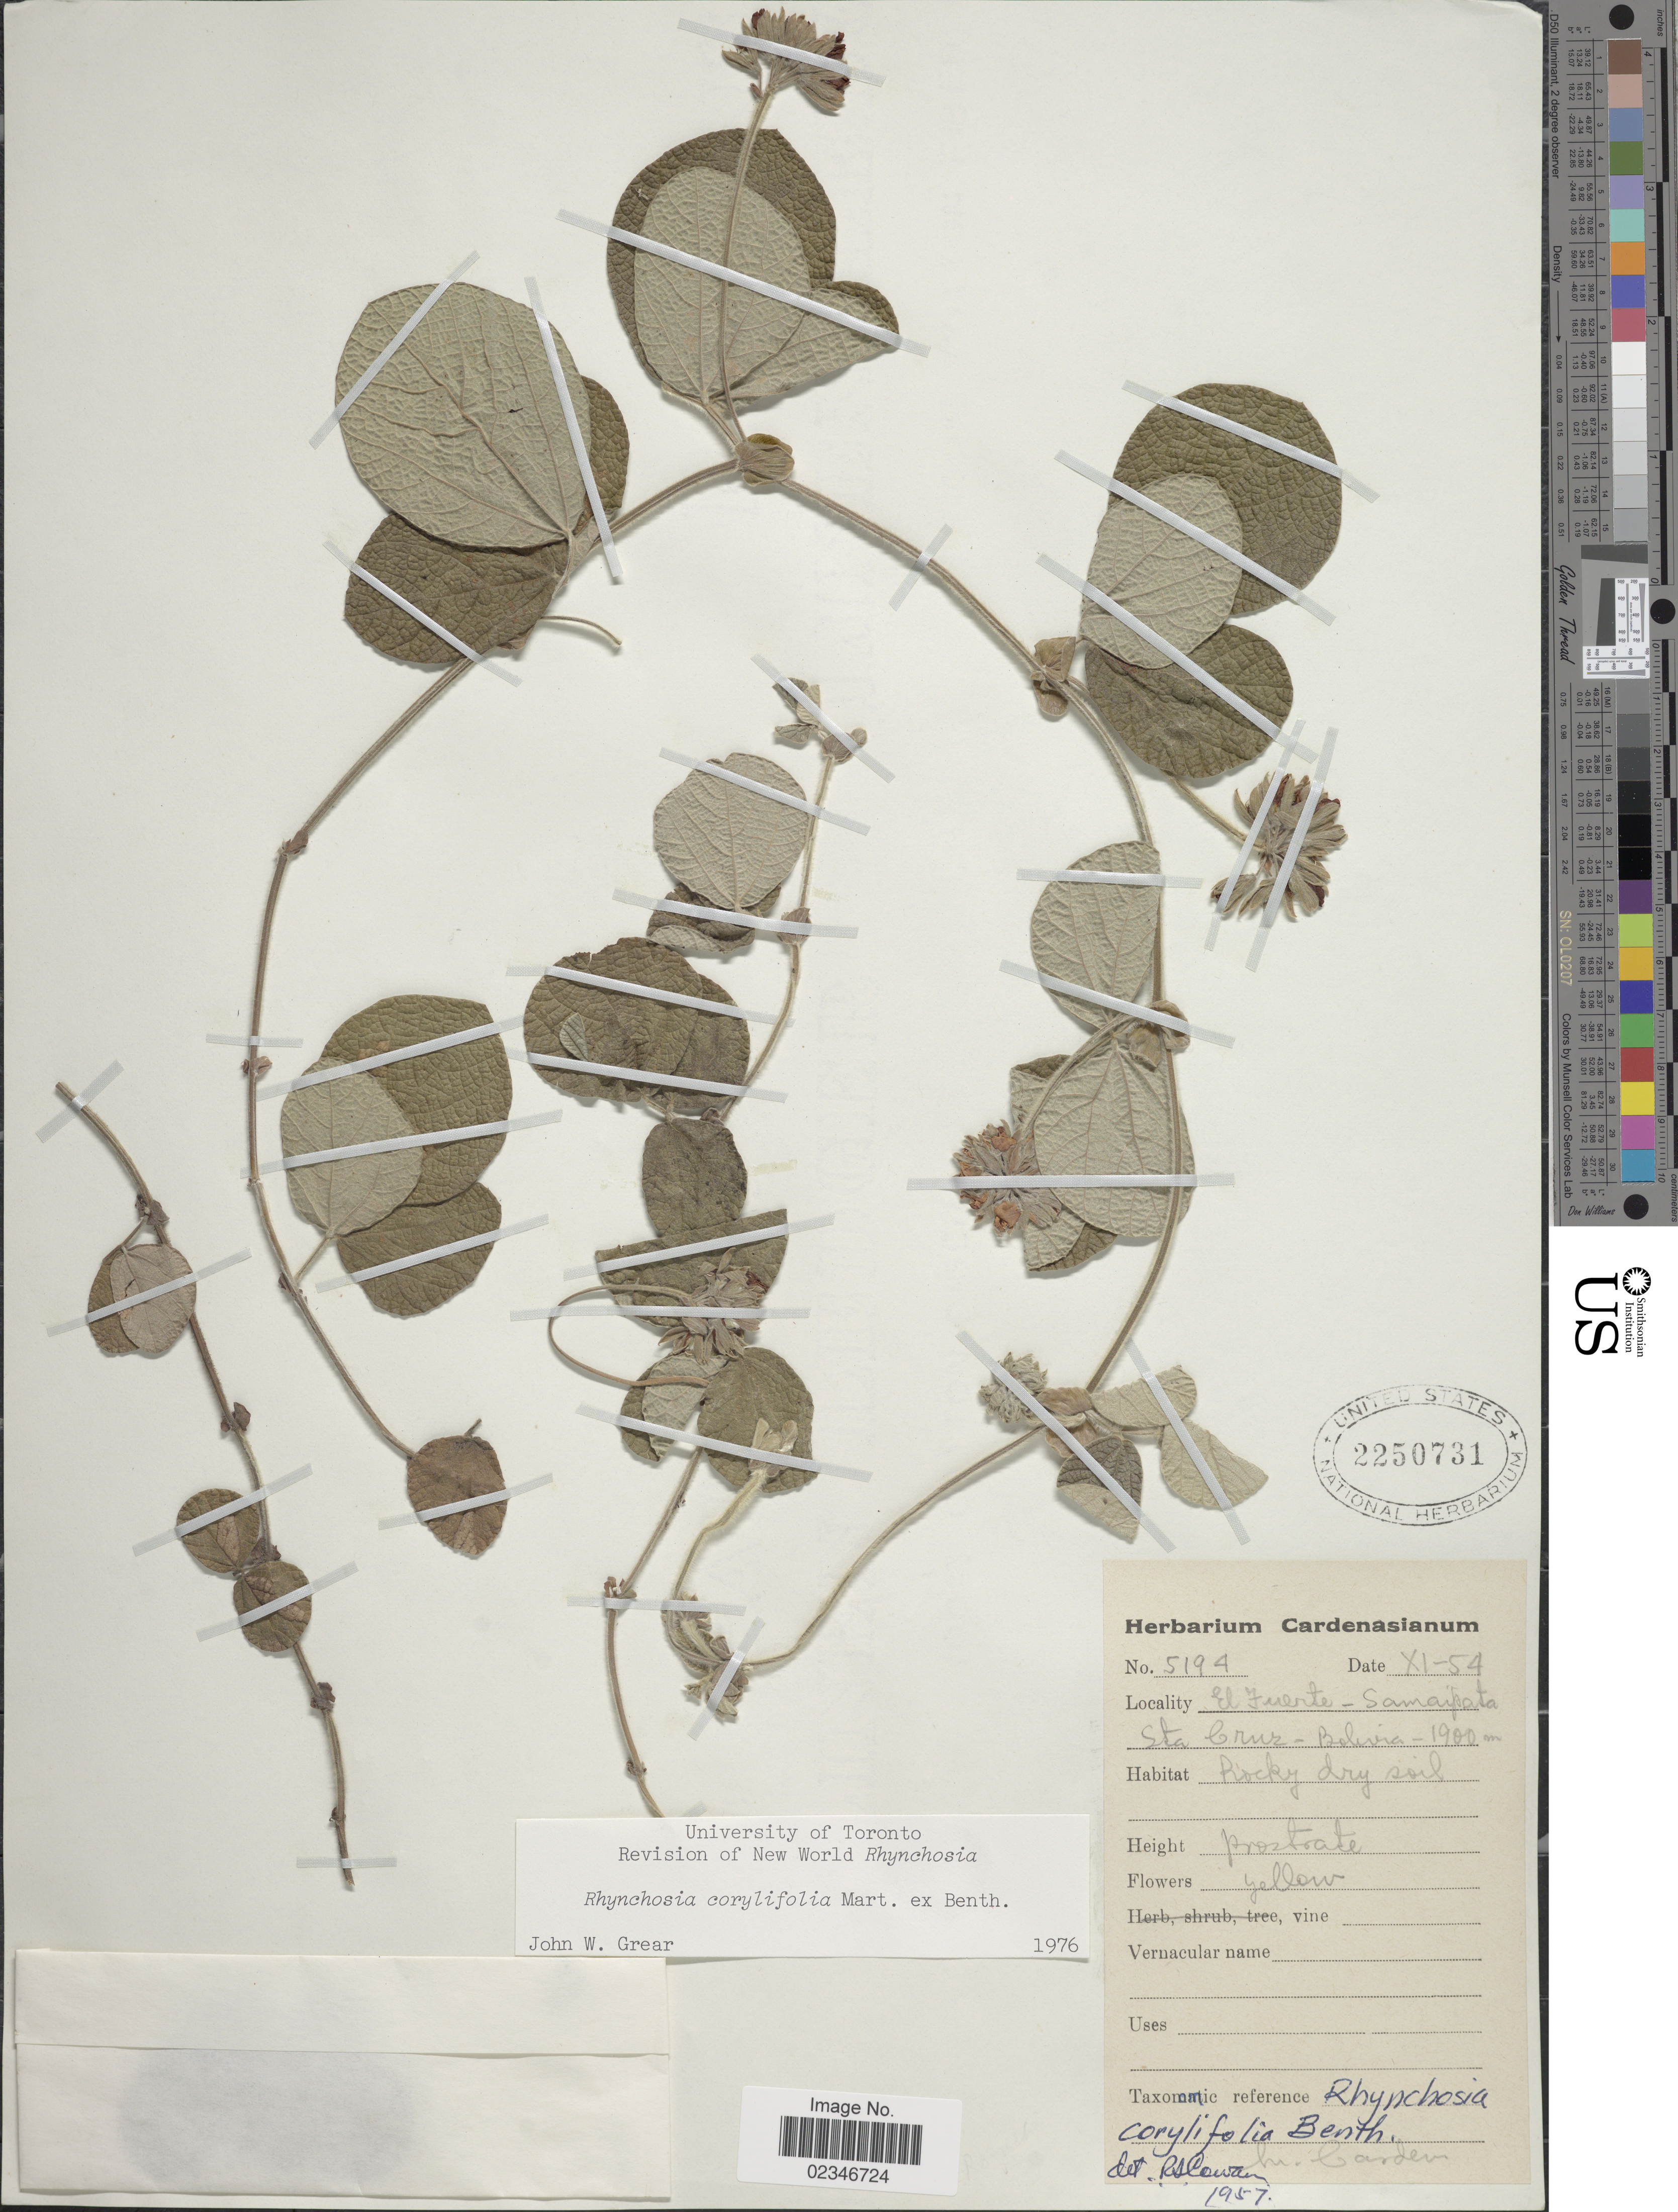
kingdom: Plantae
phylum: Tracheophyta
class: Magnoliopsida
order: Fabales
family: Fabaceae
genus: Rhynchosia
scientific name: Rhynchosia corylifolia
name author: Mart. ex Benth.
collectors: ex herb. Cardenasianum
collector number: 5194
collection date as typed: Transcribed d/m/y: /11/94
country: Bolivia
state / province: Santa Cruz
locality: El Fuerte, Samaipota, Sta. Cruz, Bolivia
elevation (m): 1900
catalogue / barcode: US 2250731